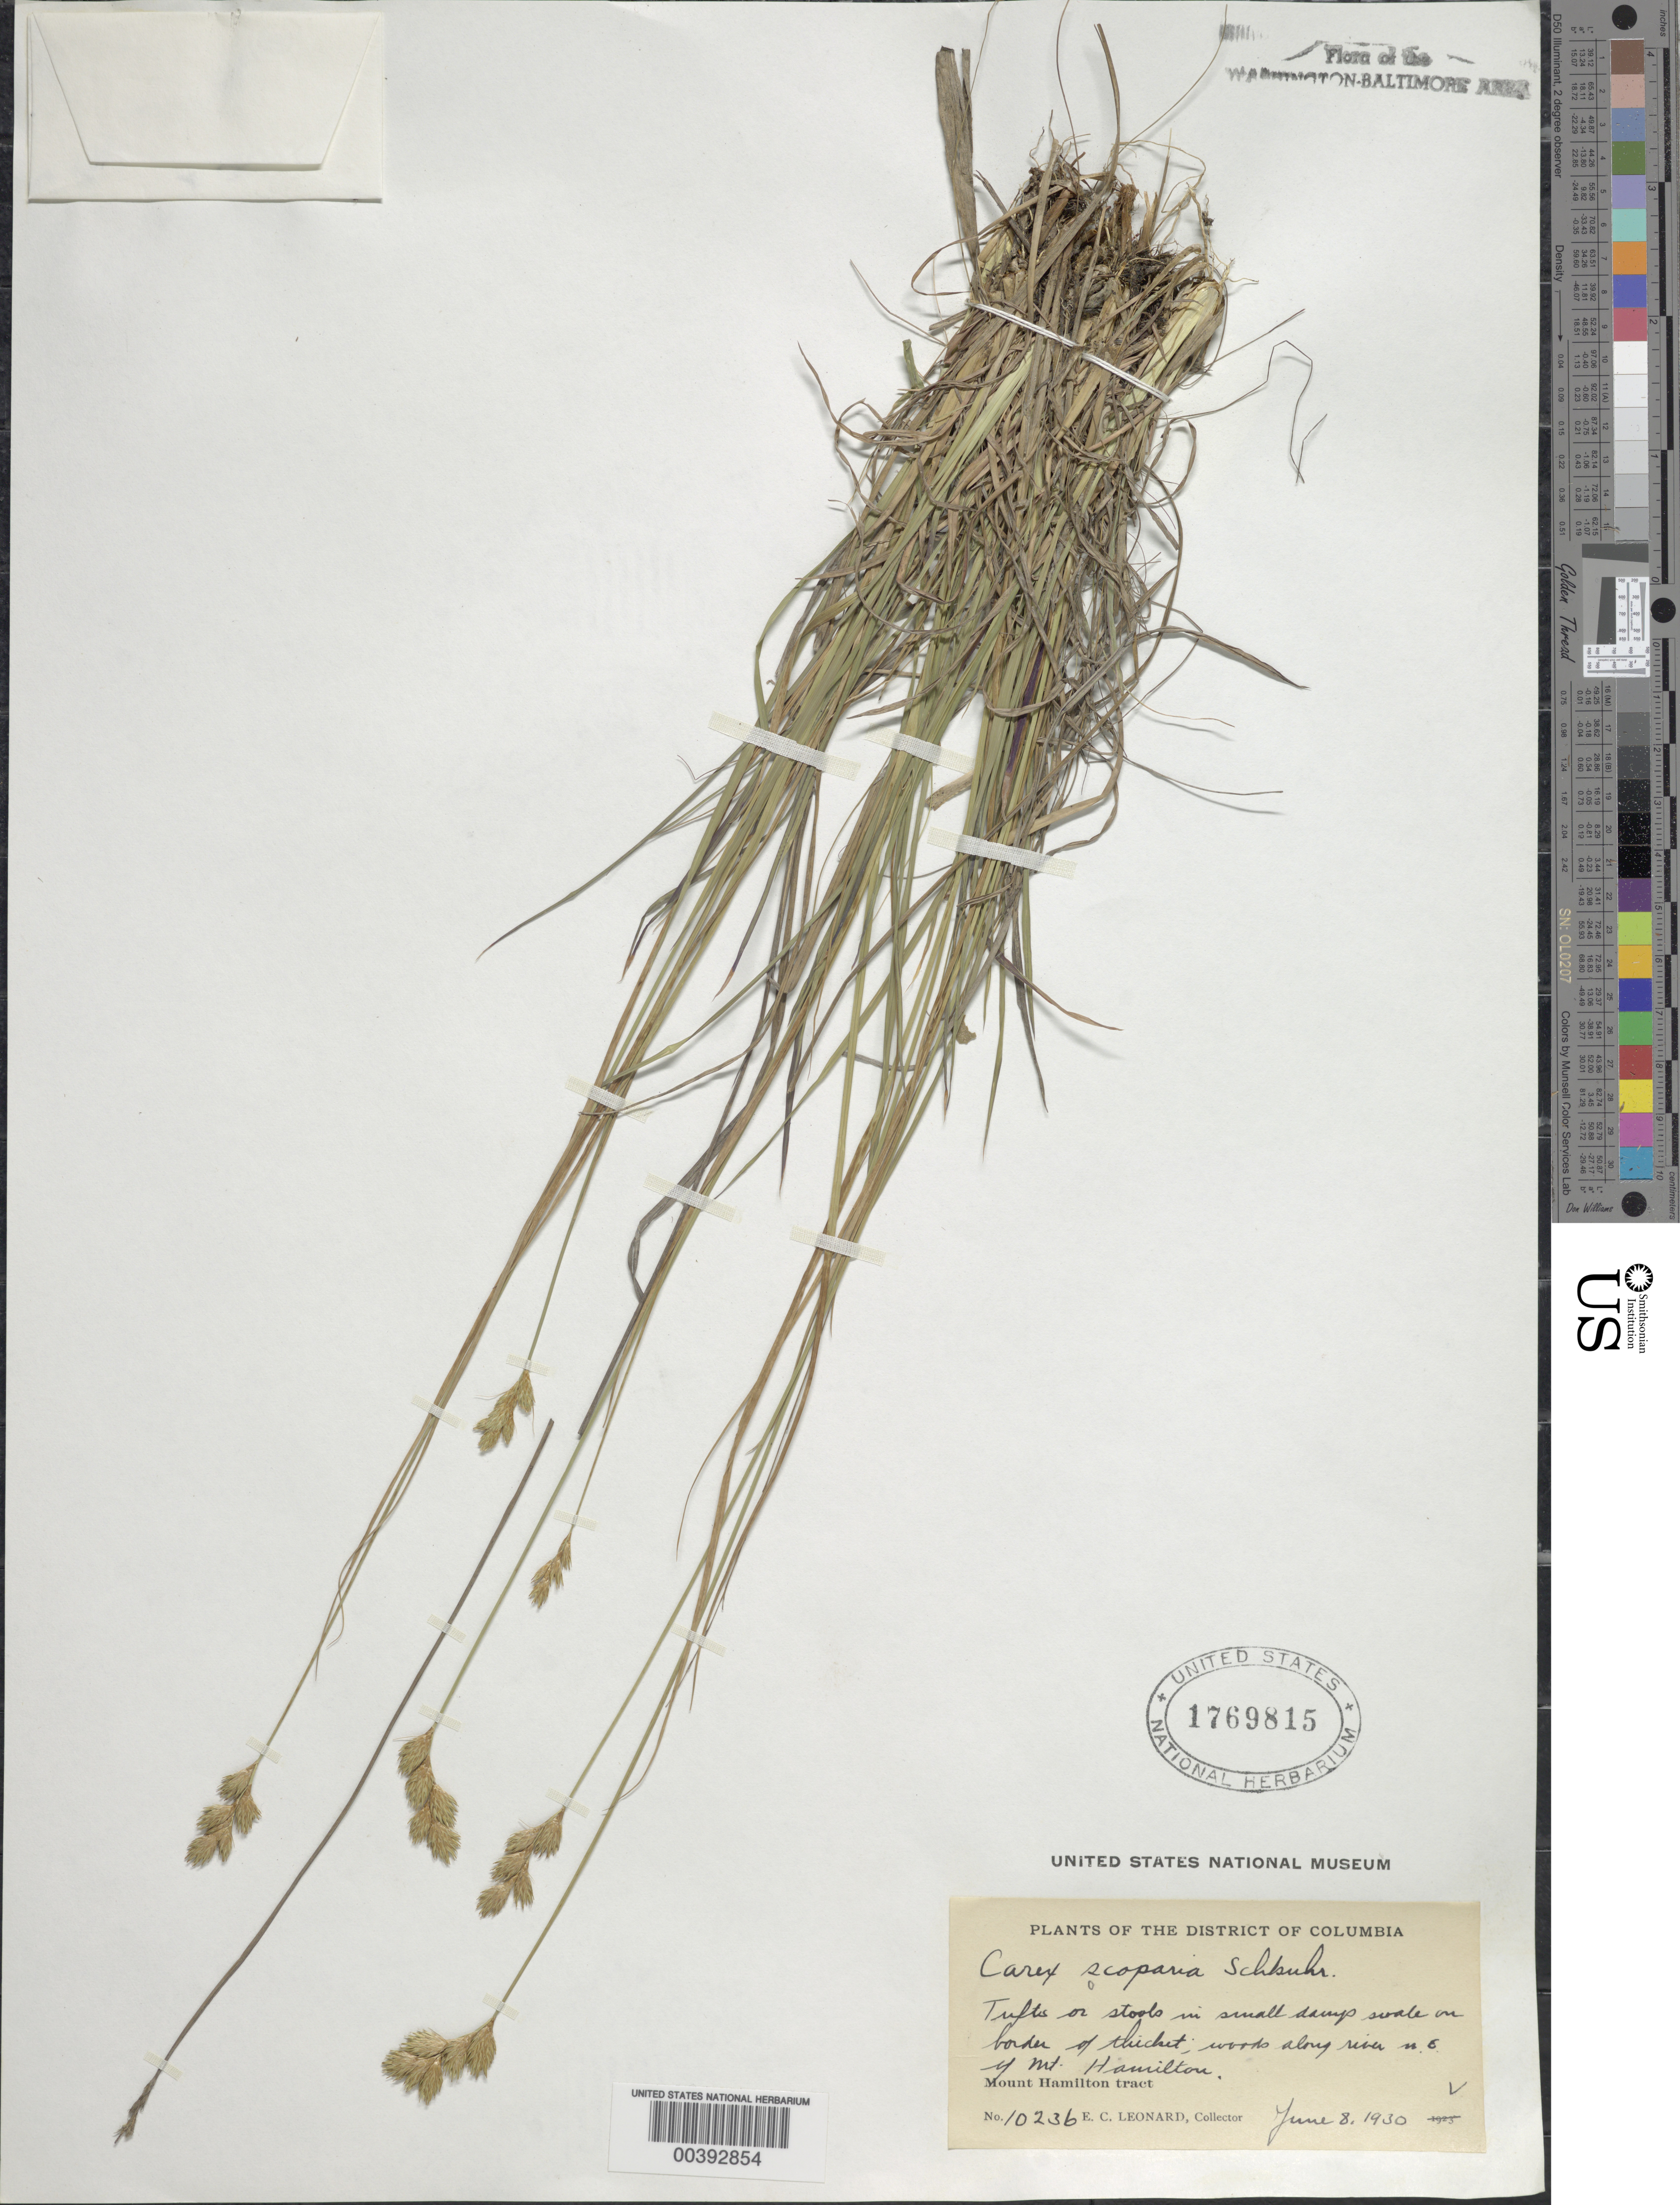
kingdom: Plantae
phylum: Tracheophyta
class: Liliopsida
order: Poales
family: Cyperaceae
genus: Carex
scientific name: Carex scoparia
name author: Schkuhr ex Willd.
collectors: E. C. Leonard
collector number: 10236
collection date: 1930-06-08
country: United States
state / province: District of Columbia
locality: The District of Columbia, Tufts on stools in small swamp sale in border of thicket woods along river n.s. of Mt. Hamilton, Mount Hamilton tract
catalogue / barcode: US 1769815